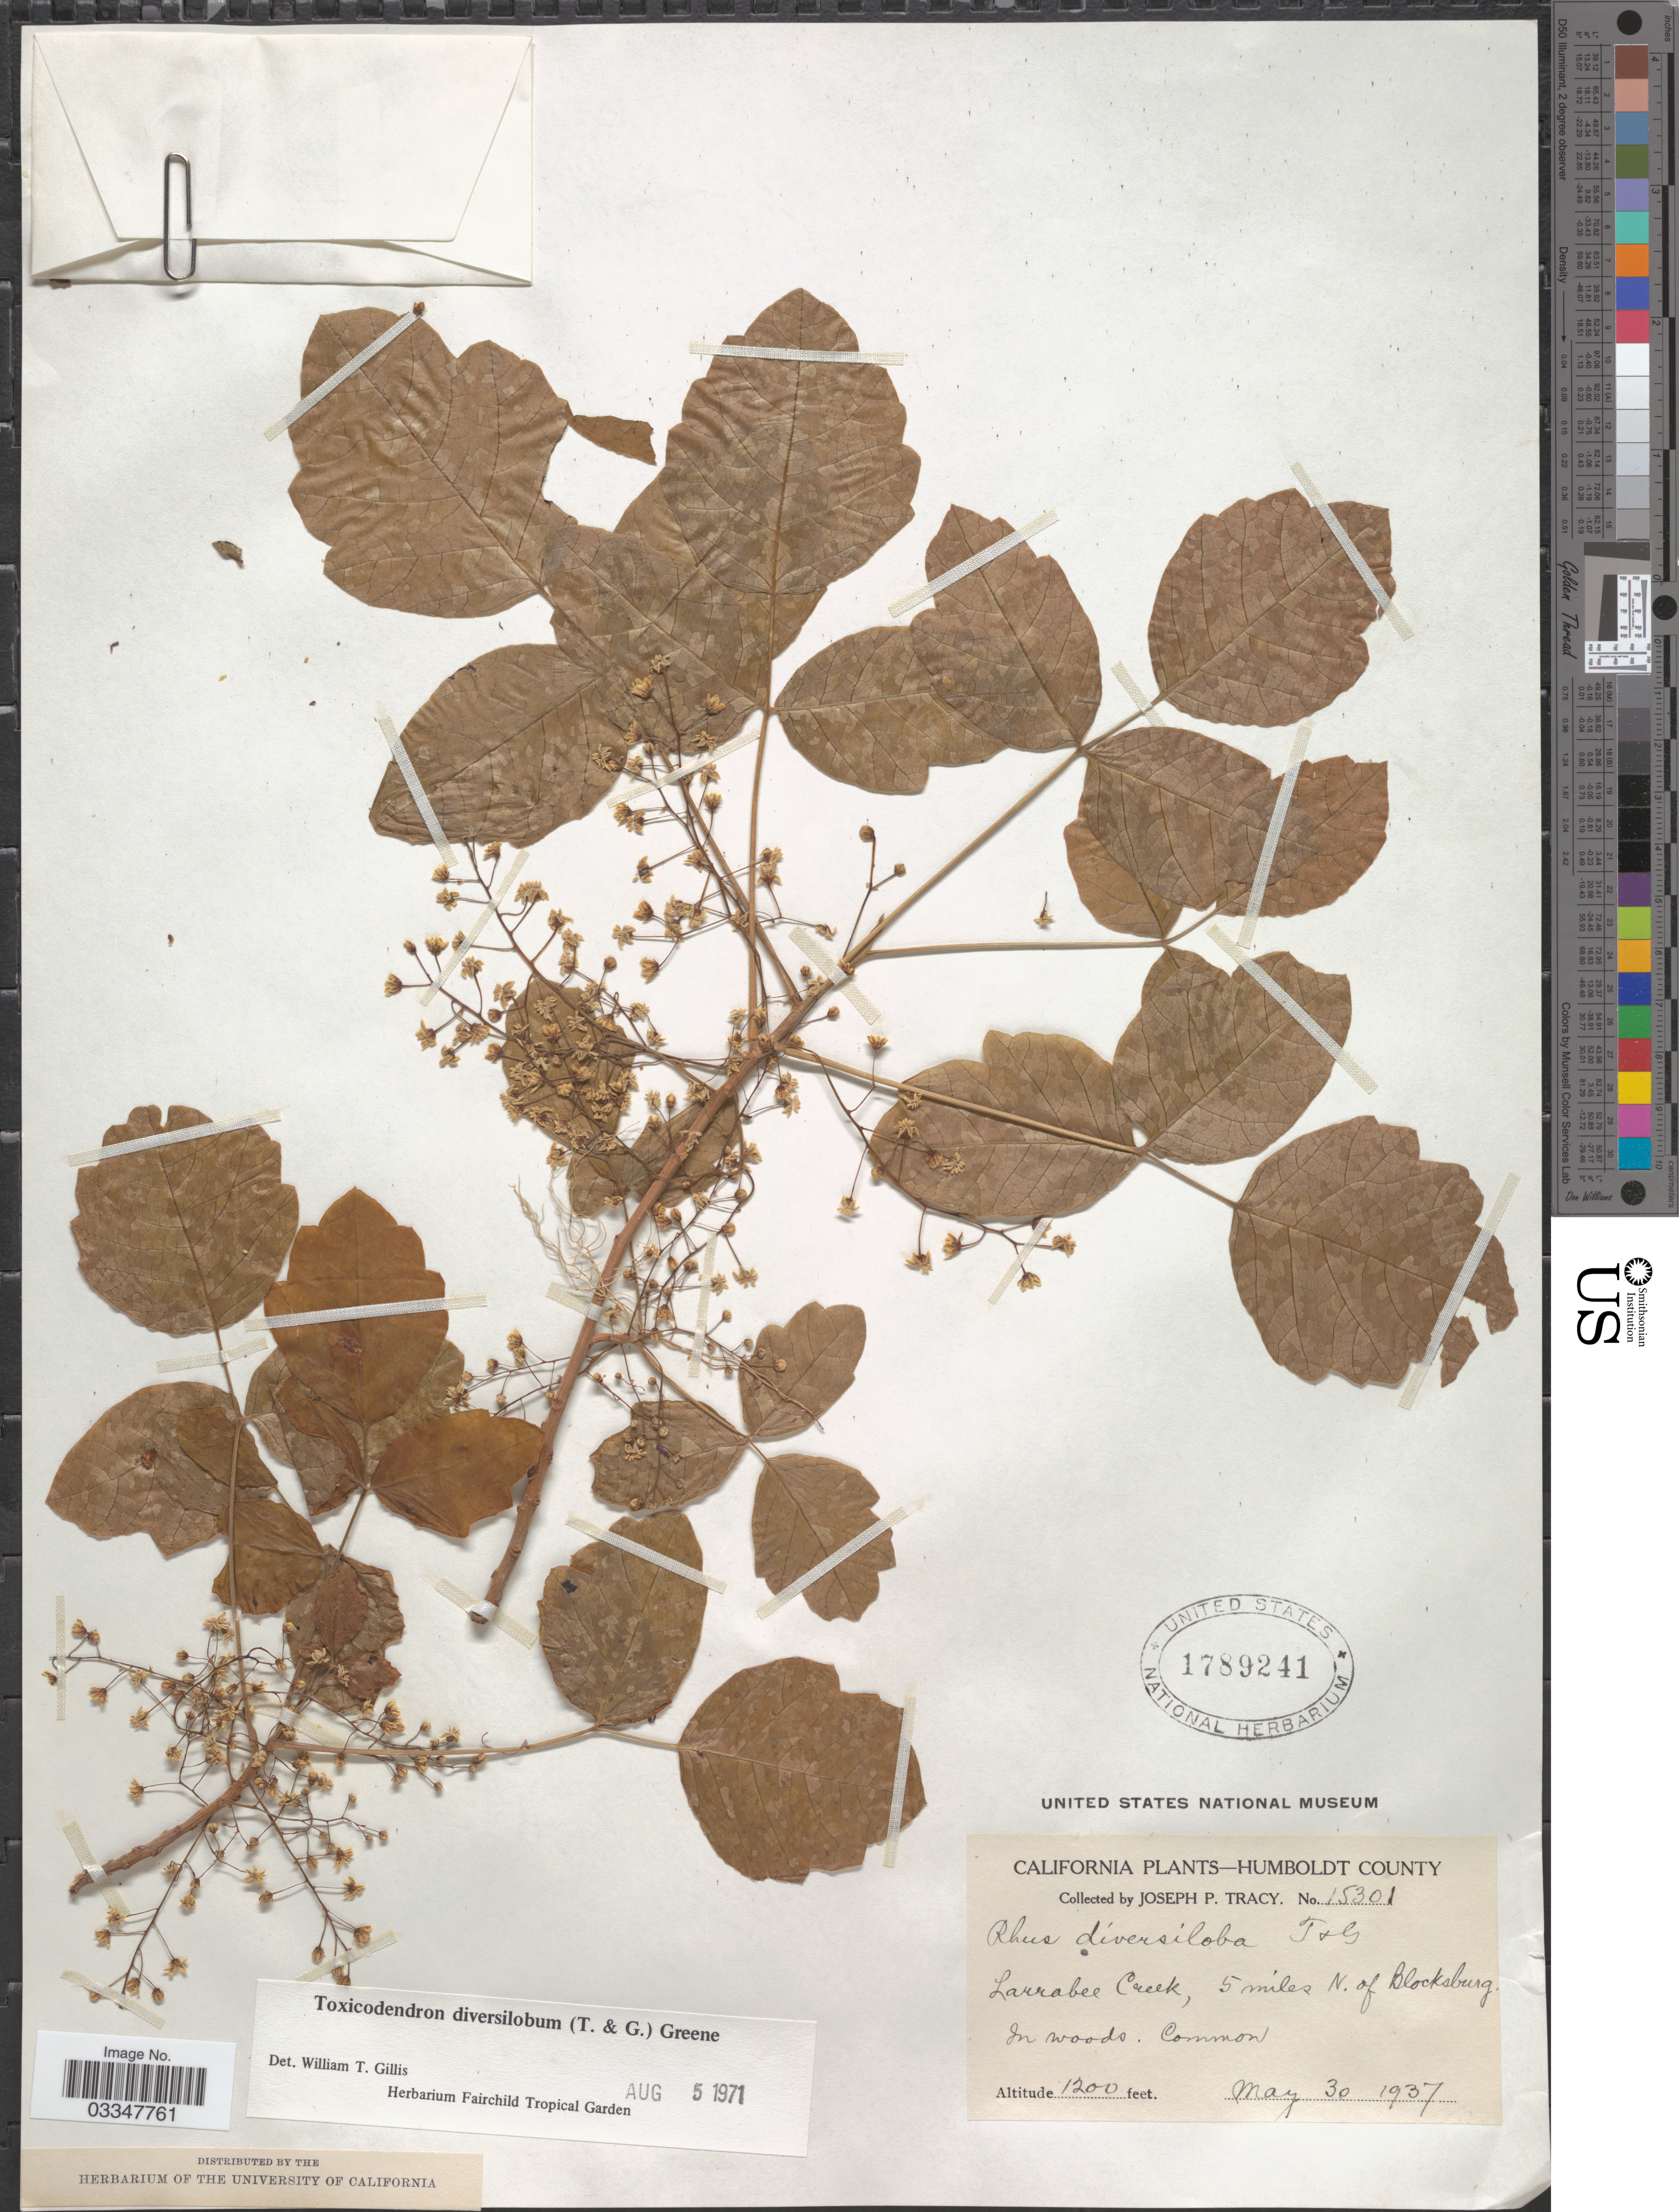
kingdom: Plantae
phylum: Tracheophyta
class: Magnoliopsida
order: Sapindales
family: Anacardiaceae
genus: Toxicodendron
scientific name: Toxicodendron diversilobum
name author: (Torr. & A. Gray) Greene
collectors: J. Tracy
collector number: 15301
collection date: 1937-05-30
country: United States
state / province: California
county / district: Humboldt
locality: Humboldt County. Larrabee Creek, 5 miles N. of Blocksburg.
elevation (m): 366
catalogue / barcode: US 1789241